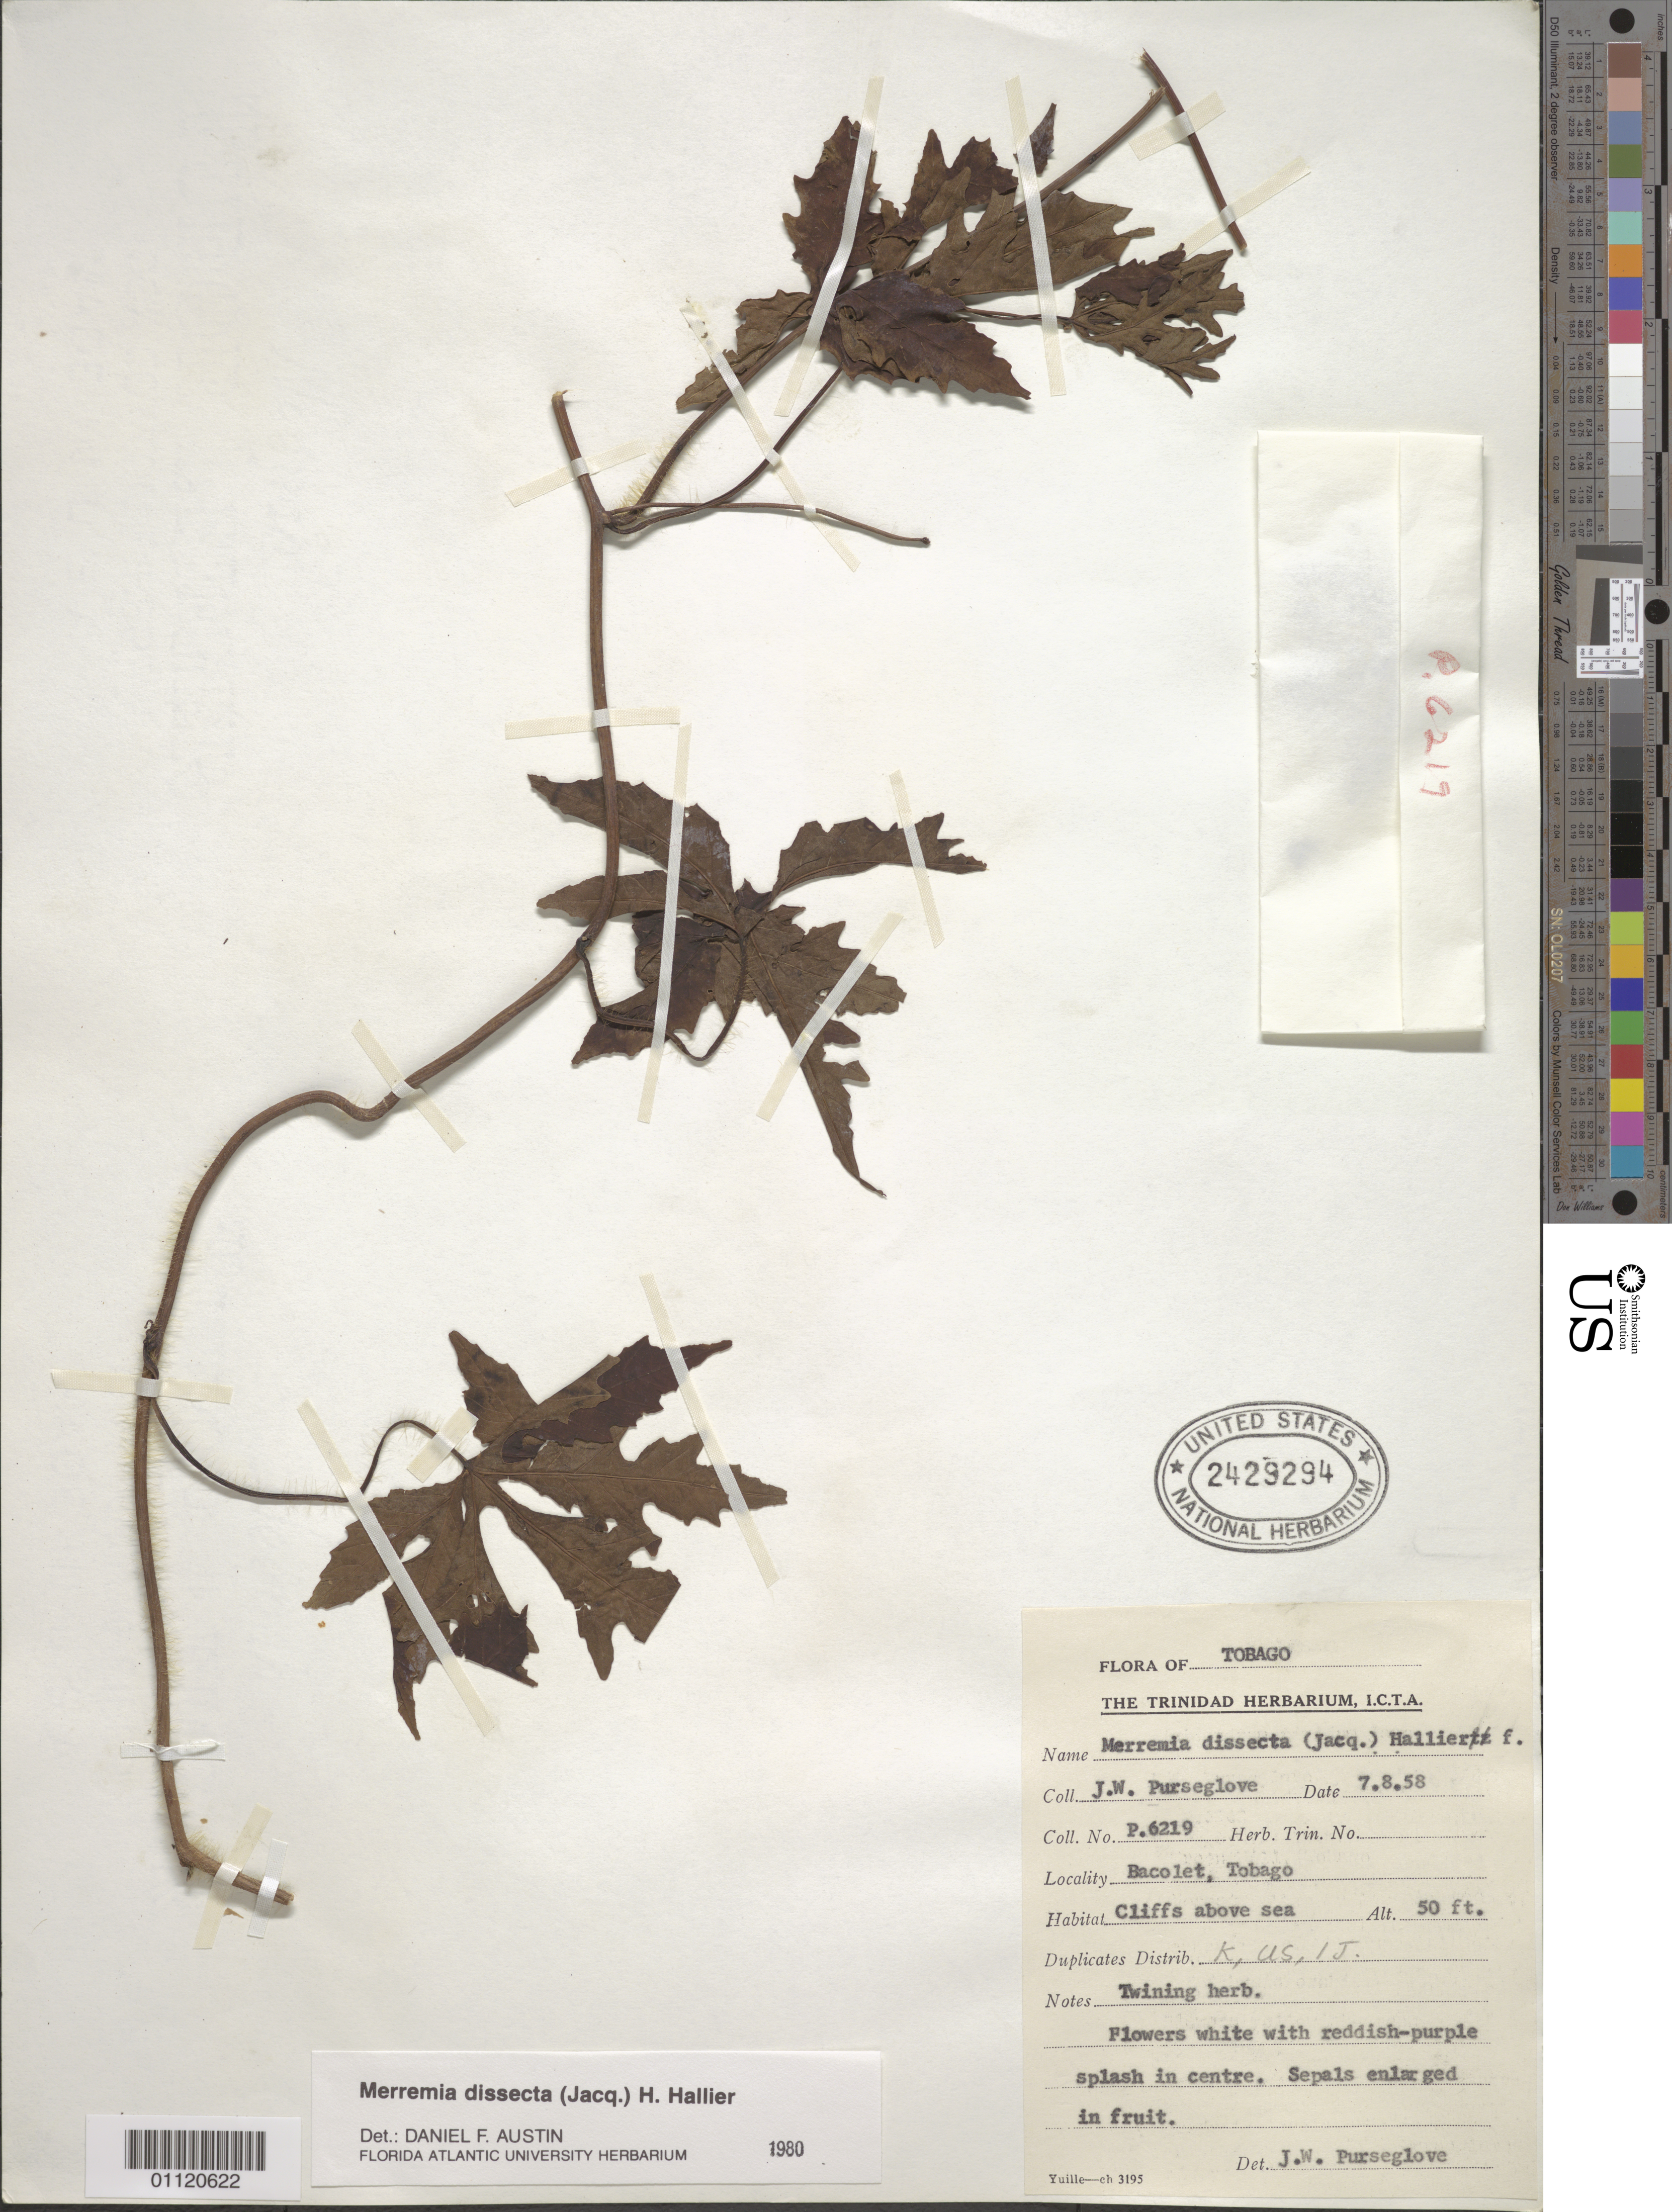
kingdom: Plantae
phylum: Tracheophyta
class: Magnoliopsida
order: Solanales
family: Convolvulaceae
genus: Distimake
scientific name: Distimake dissectus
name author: (Jacq.) A. R. Simões & Staples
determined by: Strong, Mark T., (BOT), Smithsonian Institution - National Museum of Natural History (UNITED STATES)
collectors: J. Purseglove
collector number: P.6219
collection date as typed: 08 Jul 1958 or 07 Aug 1958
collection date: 1958-07-08 or 1958-08-07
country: Trinidad and Tobago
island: Tobago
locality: Bacolet, Cliffs above sea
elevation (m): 15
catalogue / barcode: US 2429294